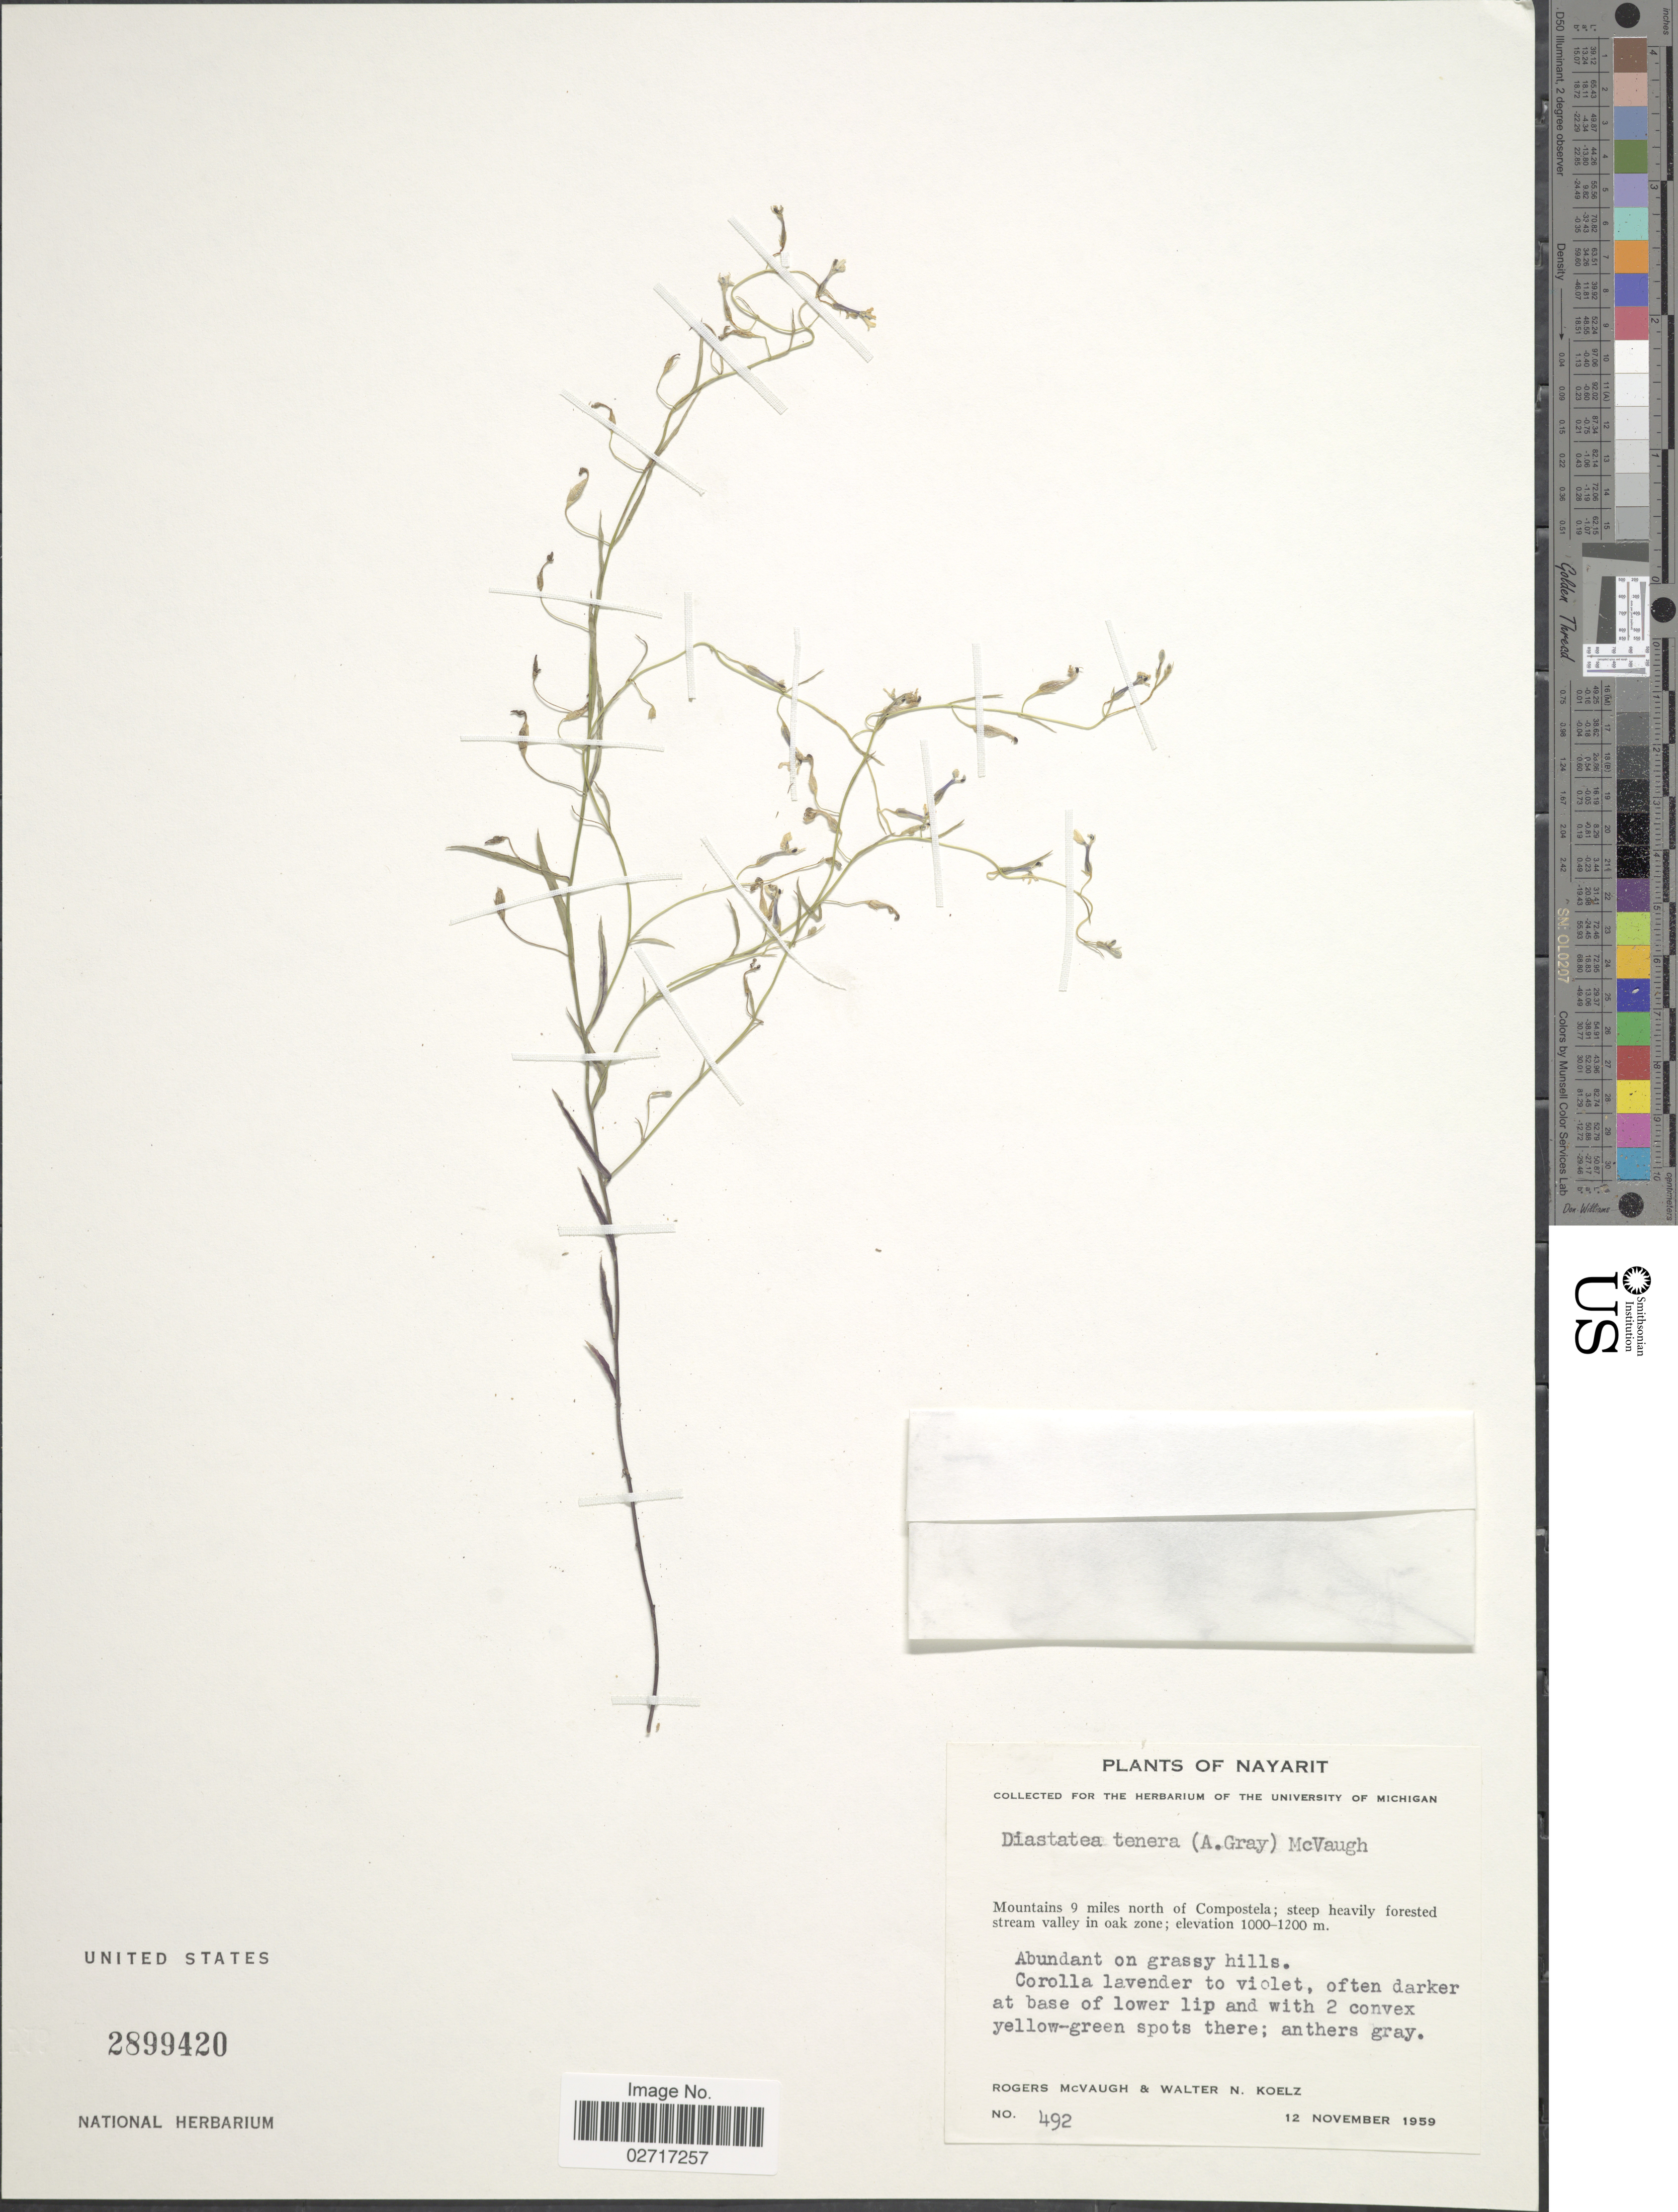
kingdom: Plantae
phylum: Tracheophyta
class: Magnoliopsida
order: Asterales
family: Campanulaceae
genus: Diastatea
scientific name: Diastatea tenera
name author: (A. Gray) McVaugh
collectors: R. McVaugh & W. N. Koelz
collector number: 492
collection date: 1959-11-12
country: Mexico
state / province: Nayarit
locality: Mountains 9 miles north of Compostela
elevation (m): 1000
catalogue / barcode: US 2899420